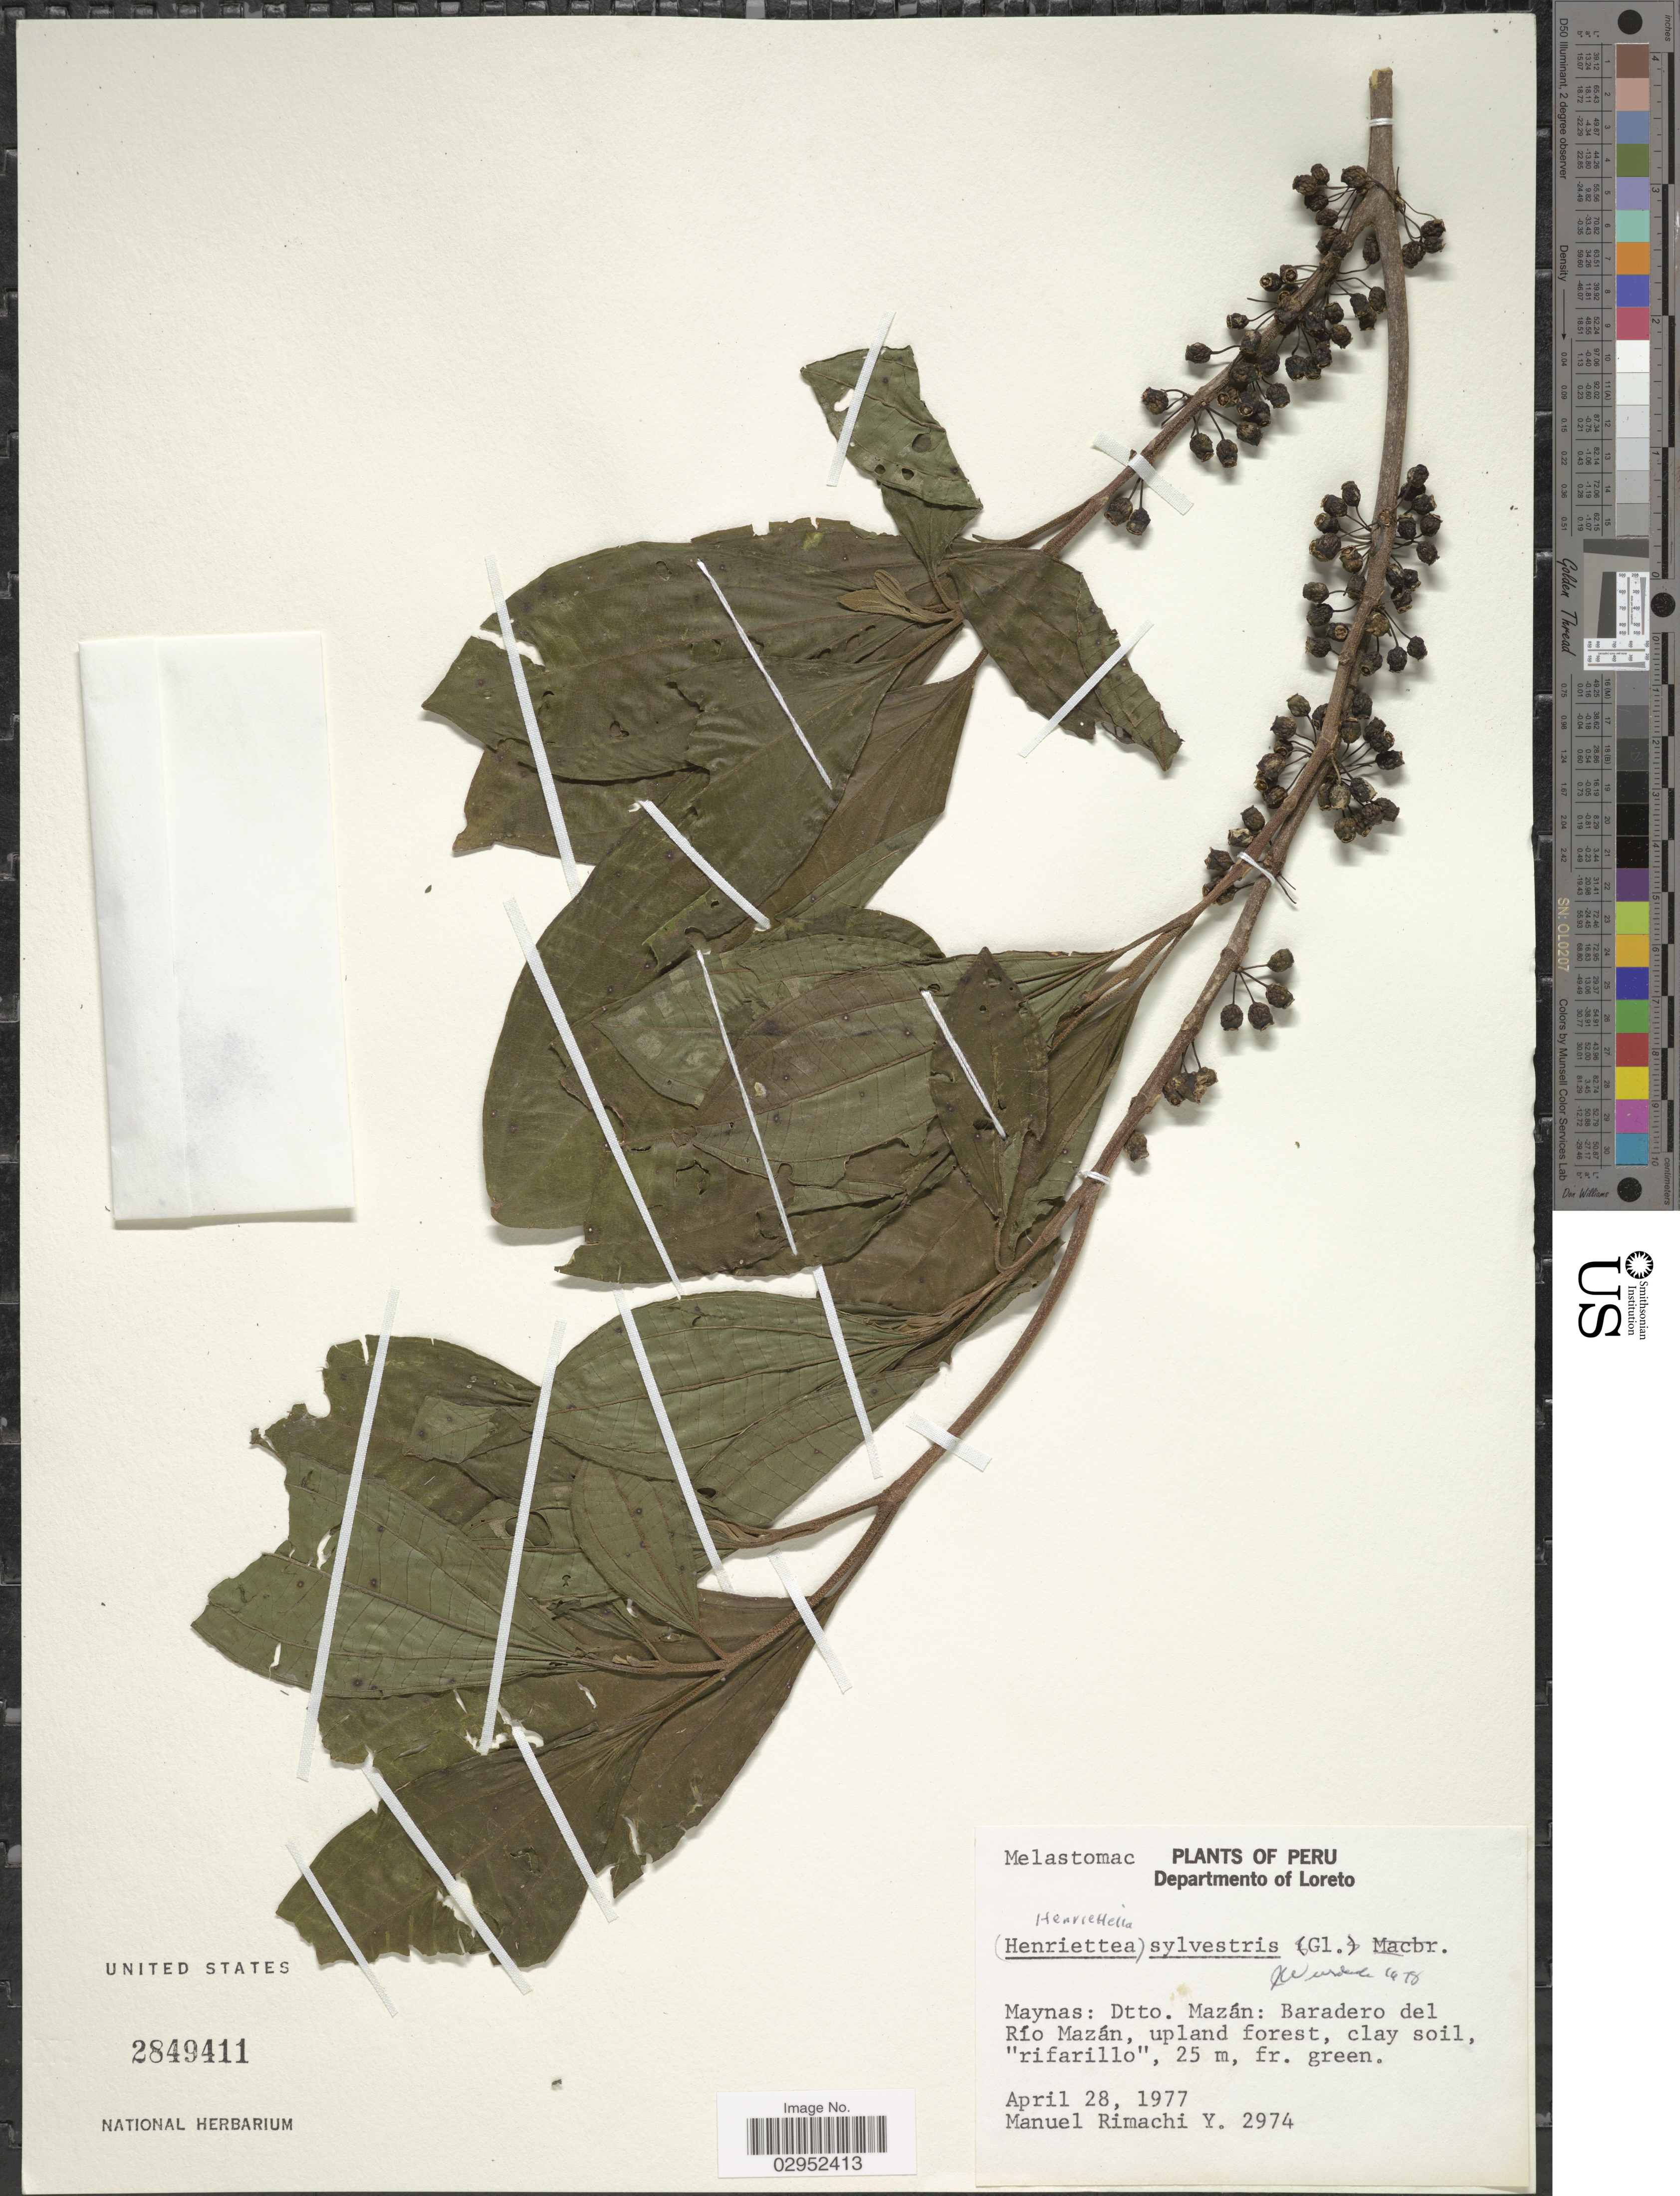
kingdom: Plantae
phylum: Tracheophyta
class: Magnoliopsida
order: Myrtales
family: Melastomataceae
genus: Henriettea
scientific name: Henriettea fascicularis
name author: (Sw.) M. Gómez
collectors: M. Rimachi Y.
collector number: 2974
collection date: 1977-04-28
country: Peru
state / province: Loreto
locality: Departmento of Loreto. Maynas: Dtto. Mazán: Baradero del Río Mazán.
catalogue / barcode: US 2849411